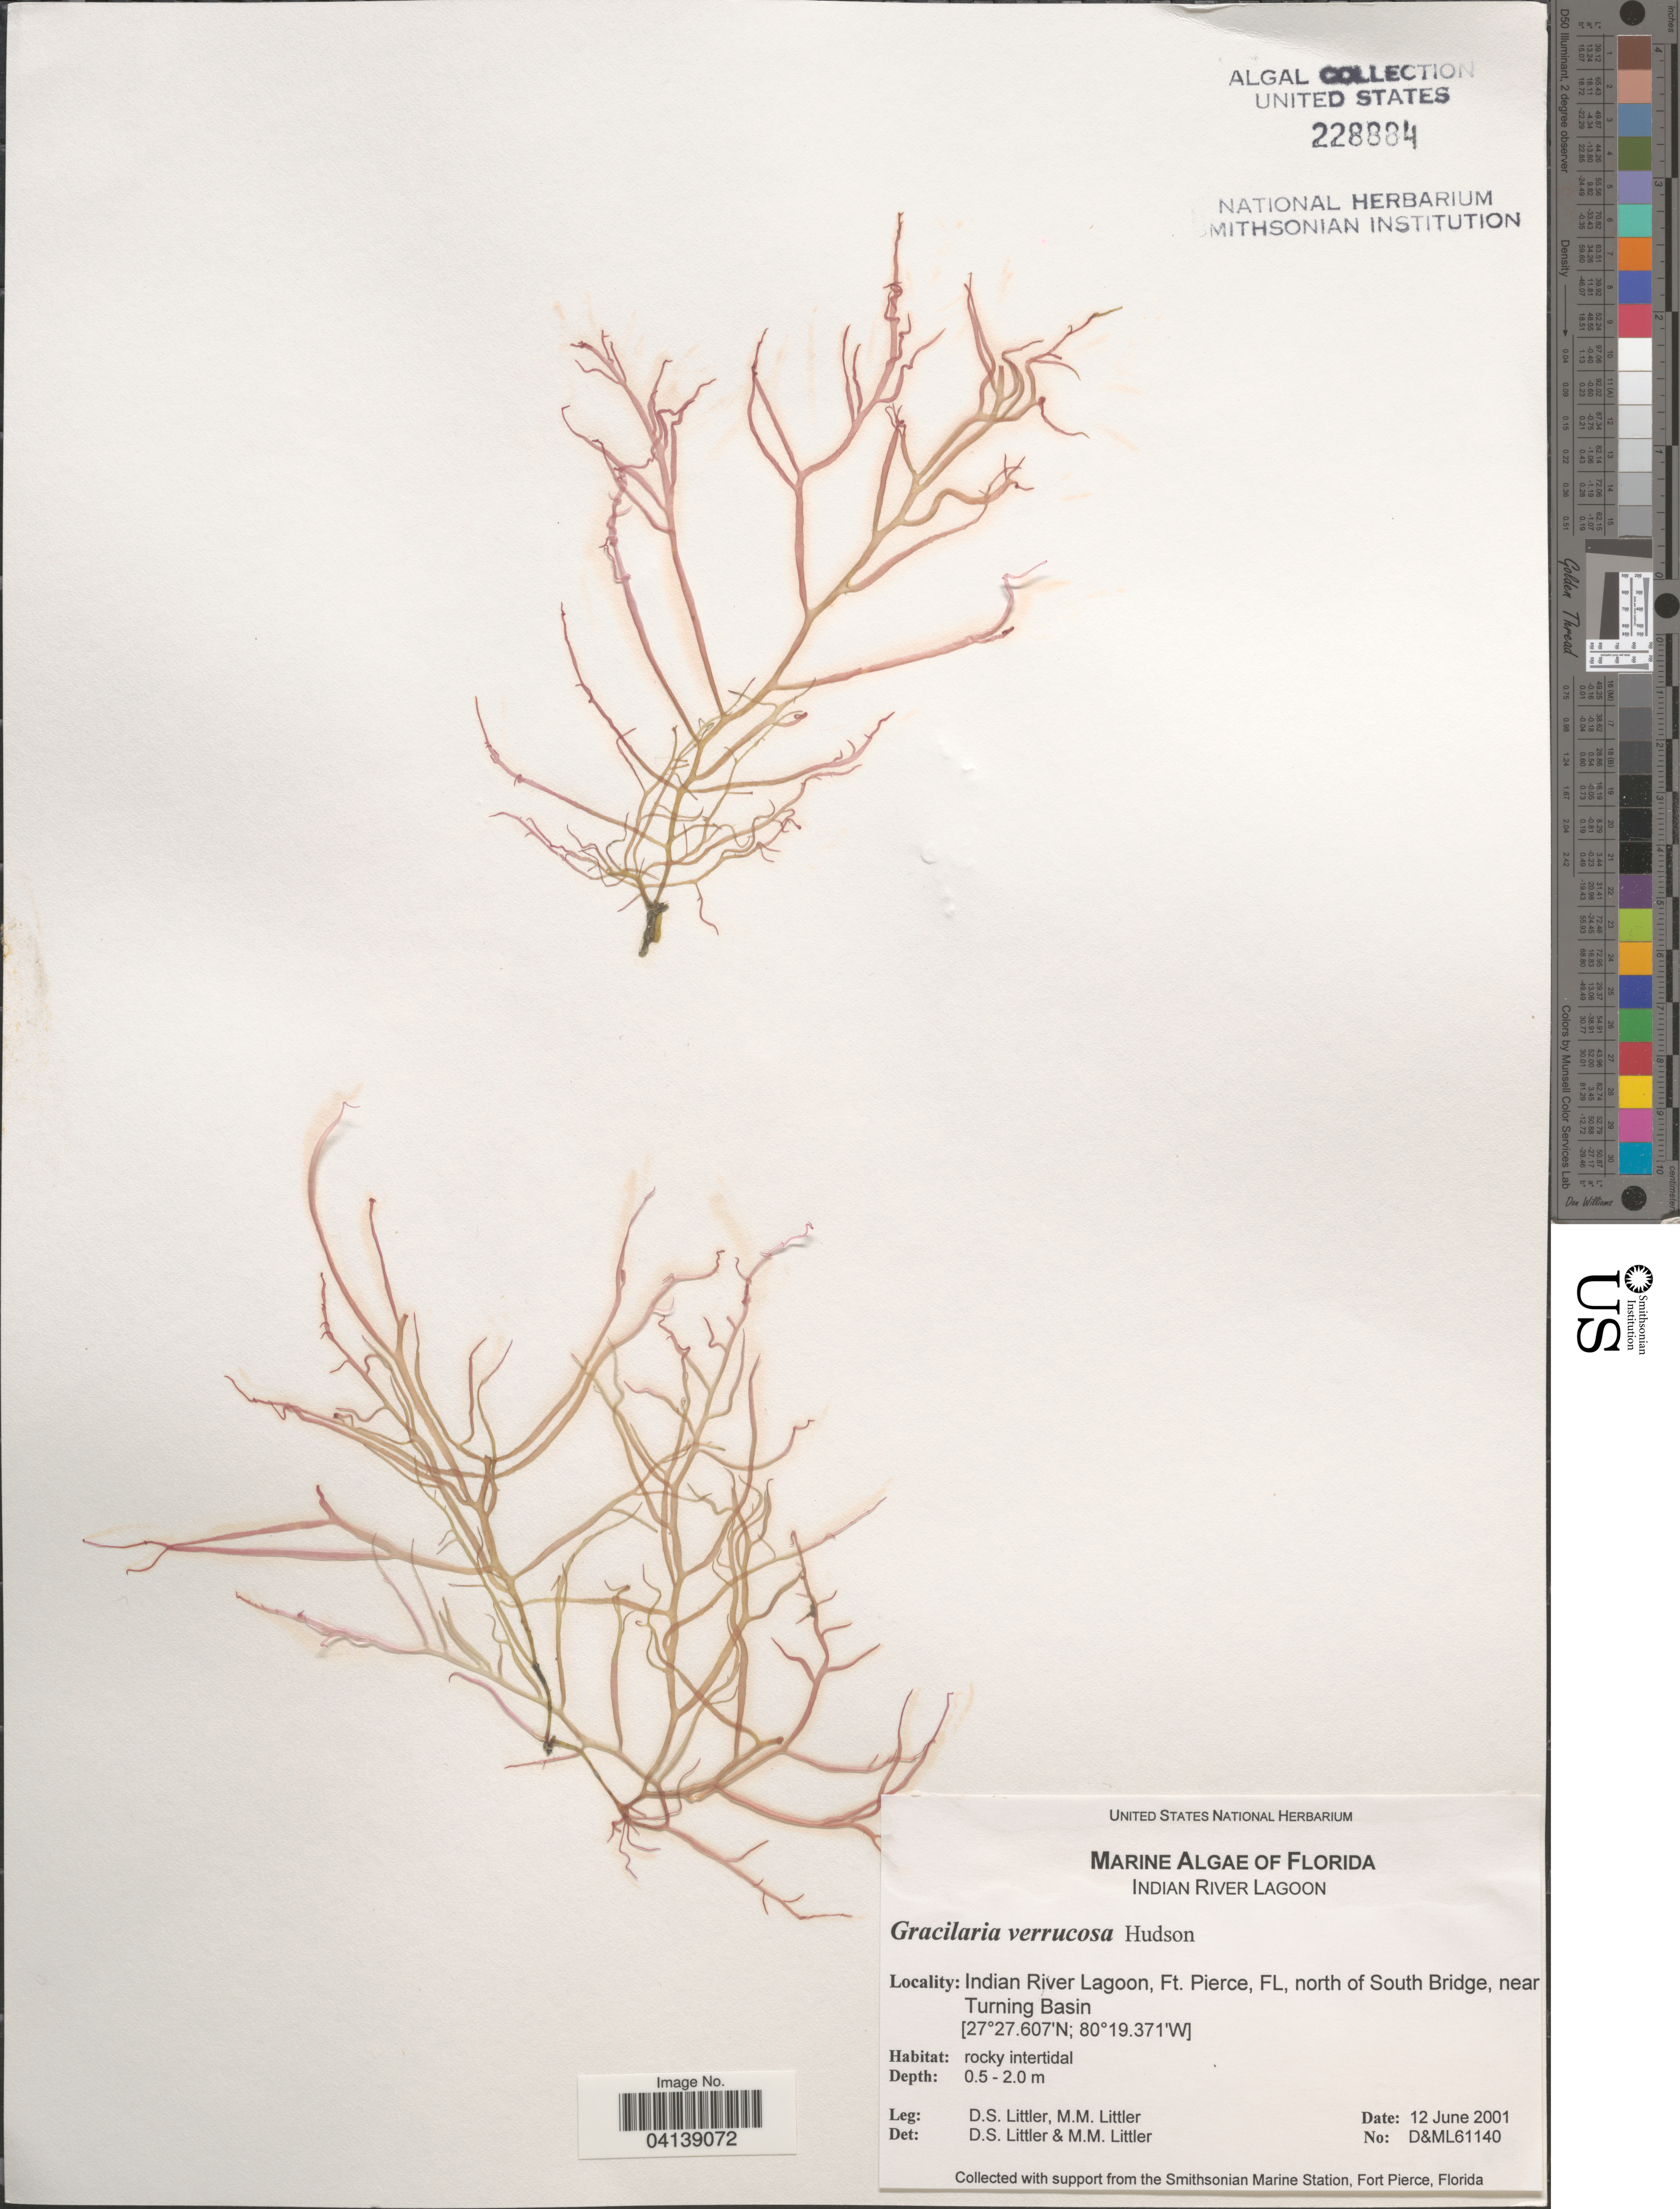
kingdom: Plantae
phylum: Rhodophyta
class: Florideophyceae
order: Gracilariales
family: Gracilariaceae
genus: Gracilariopsis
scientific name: Gracilariopsis longissima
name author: (S.G. Gmel.) Steentoft et al.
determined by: Algae name updating Project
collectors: D. S. Littler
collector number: D&ML61140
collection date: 2001-06-12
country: United States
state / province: Florida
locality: Indian River Lagoon, Ft. Pierce, north of South Bridge, near Turning Basin.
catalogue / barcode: US 228884